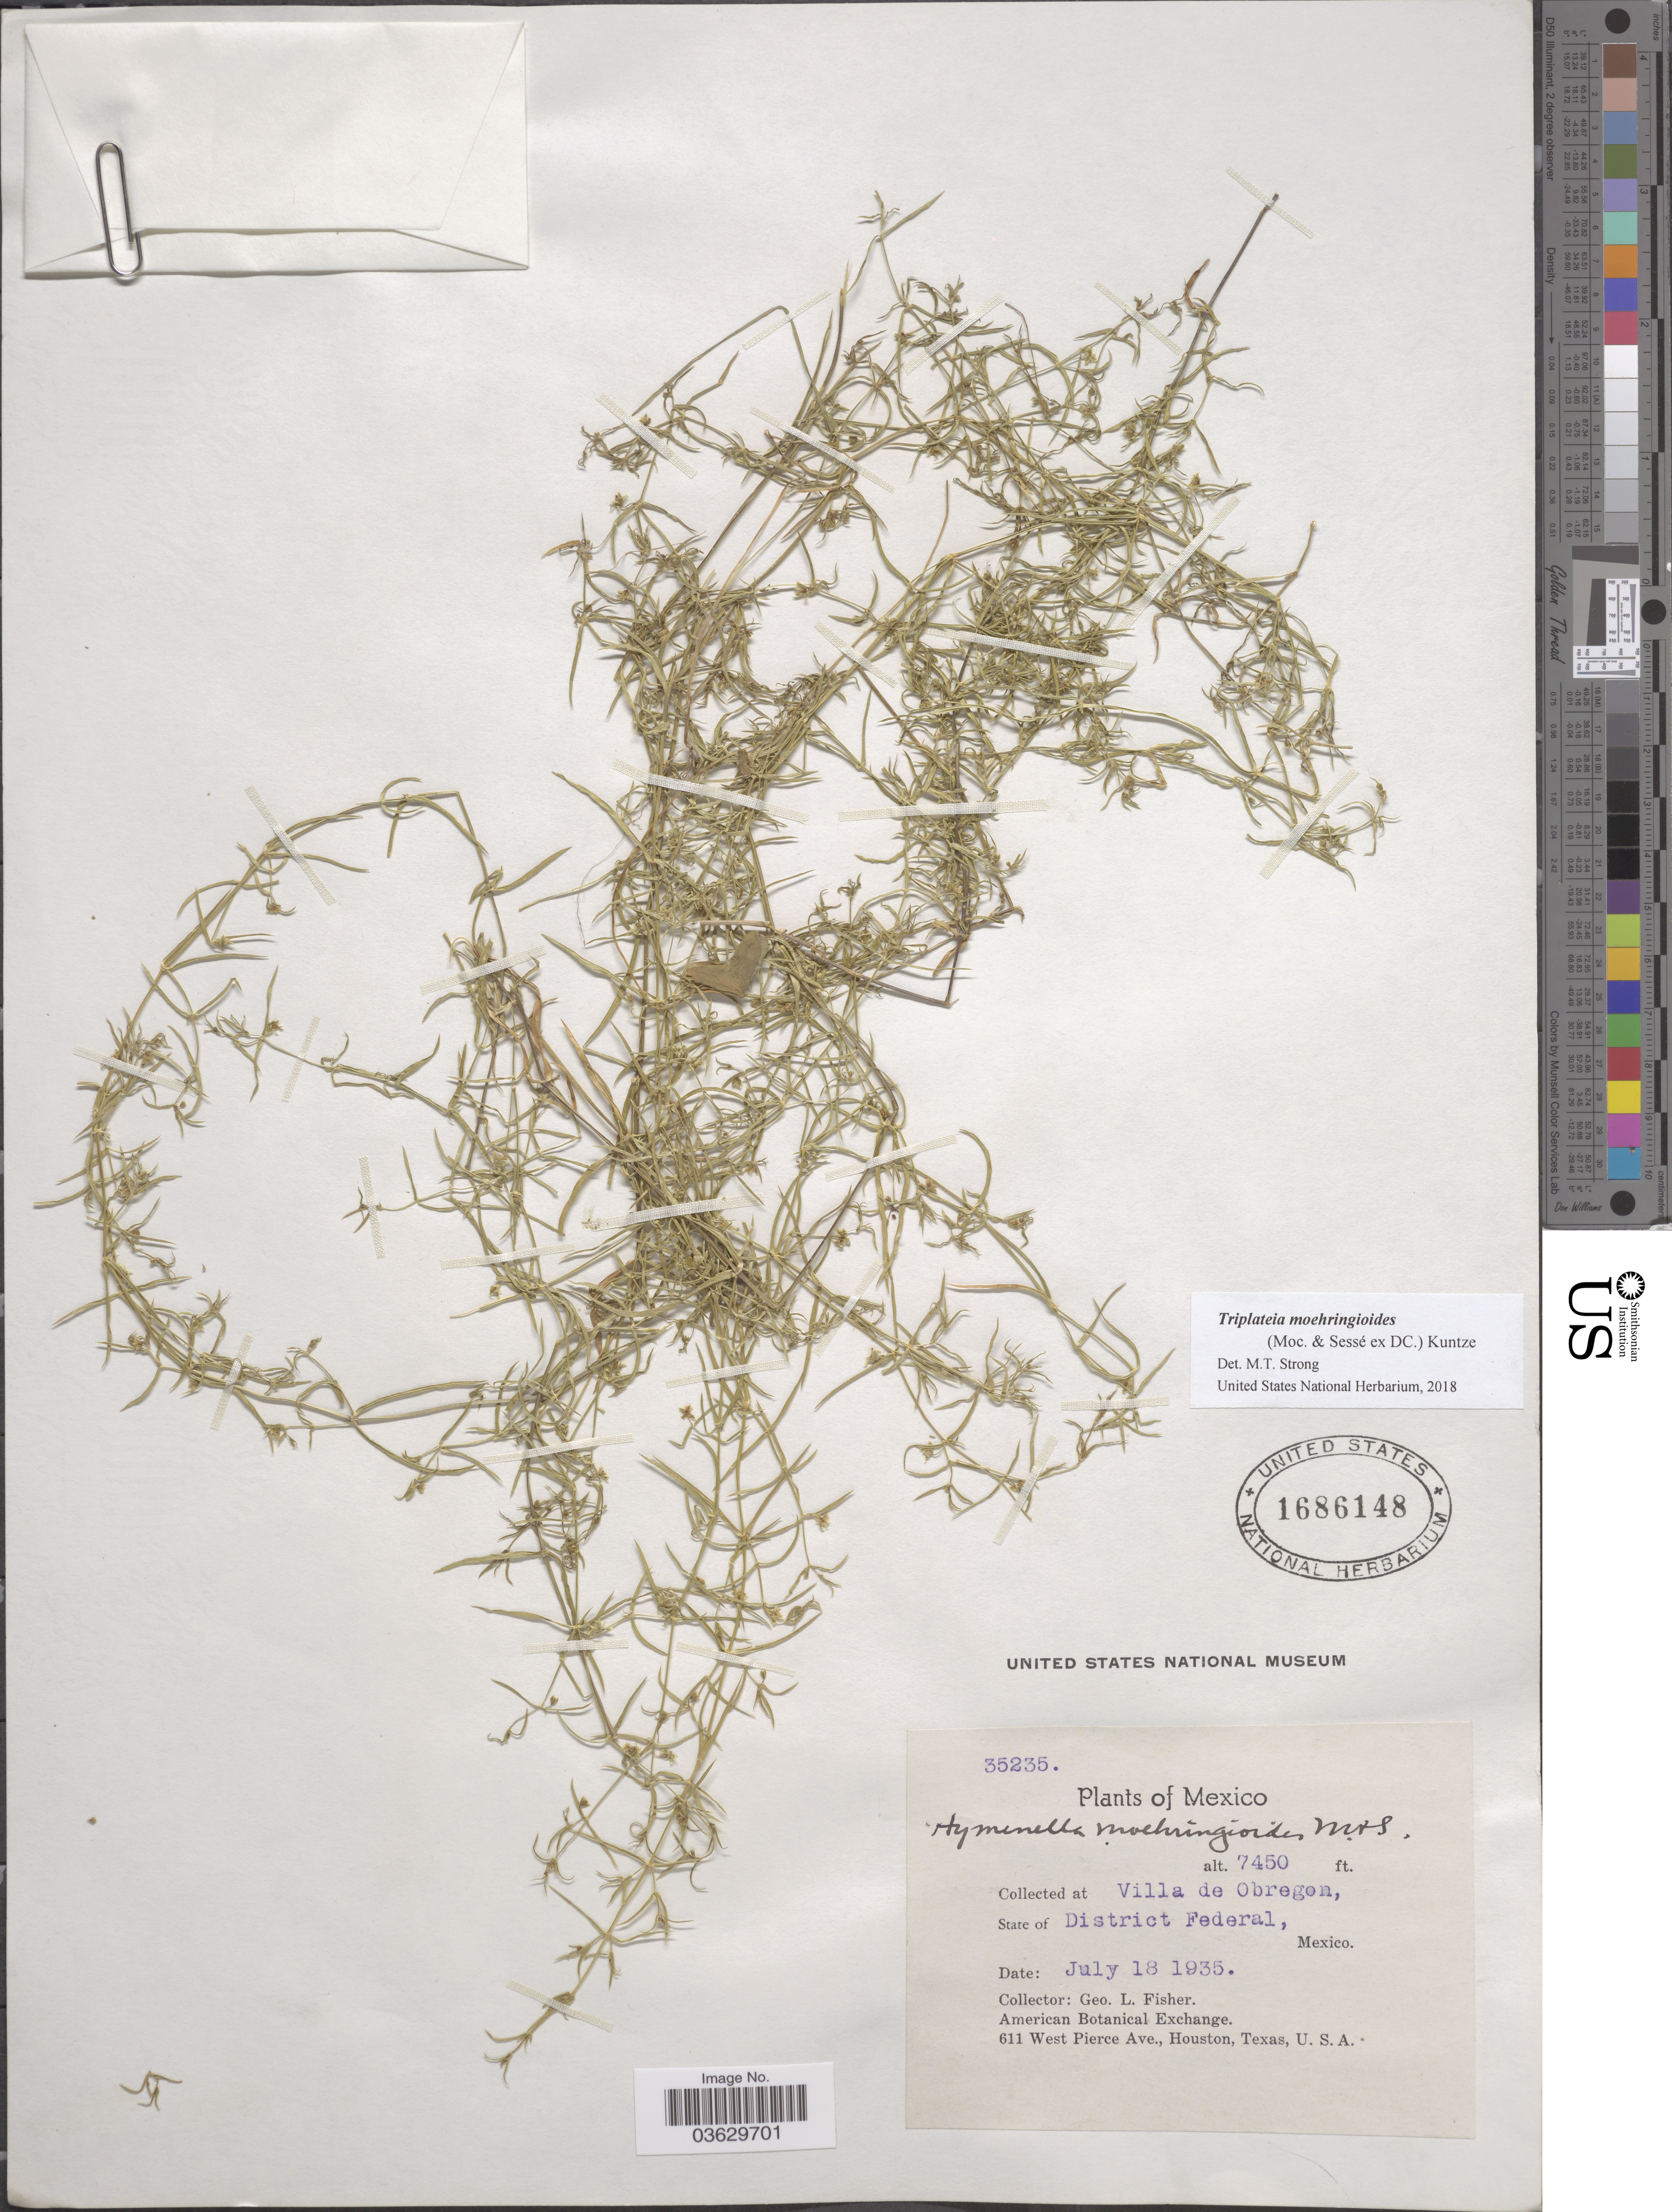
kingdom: Plantae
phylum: Tracheophyta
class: Magnoliopsida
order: Caryophyllales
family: Caryophyllaceae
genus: Triplateia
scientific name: Triplateia moehringiodes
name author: (DC.) Kuntze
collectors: G. L. Fisher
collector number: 35235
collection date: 1935-07-18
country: Mexico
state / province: Distrito Federal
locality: Villa de Obregon, State of District Federal.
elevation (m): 2271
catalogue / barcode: US 1686148